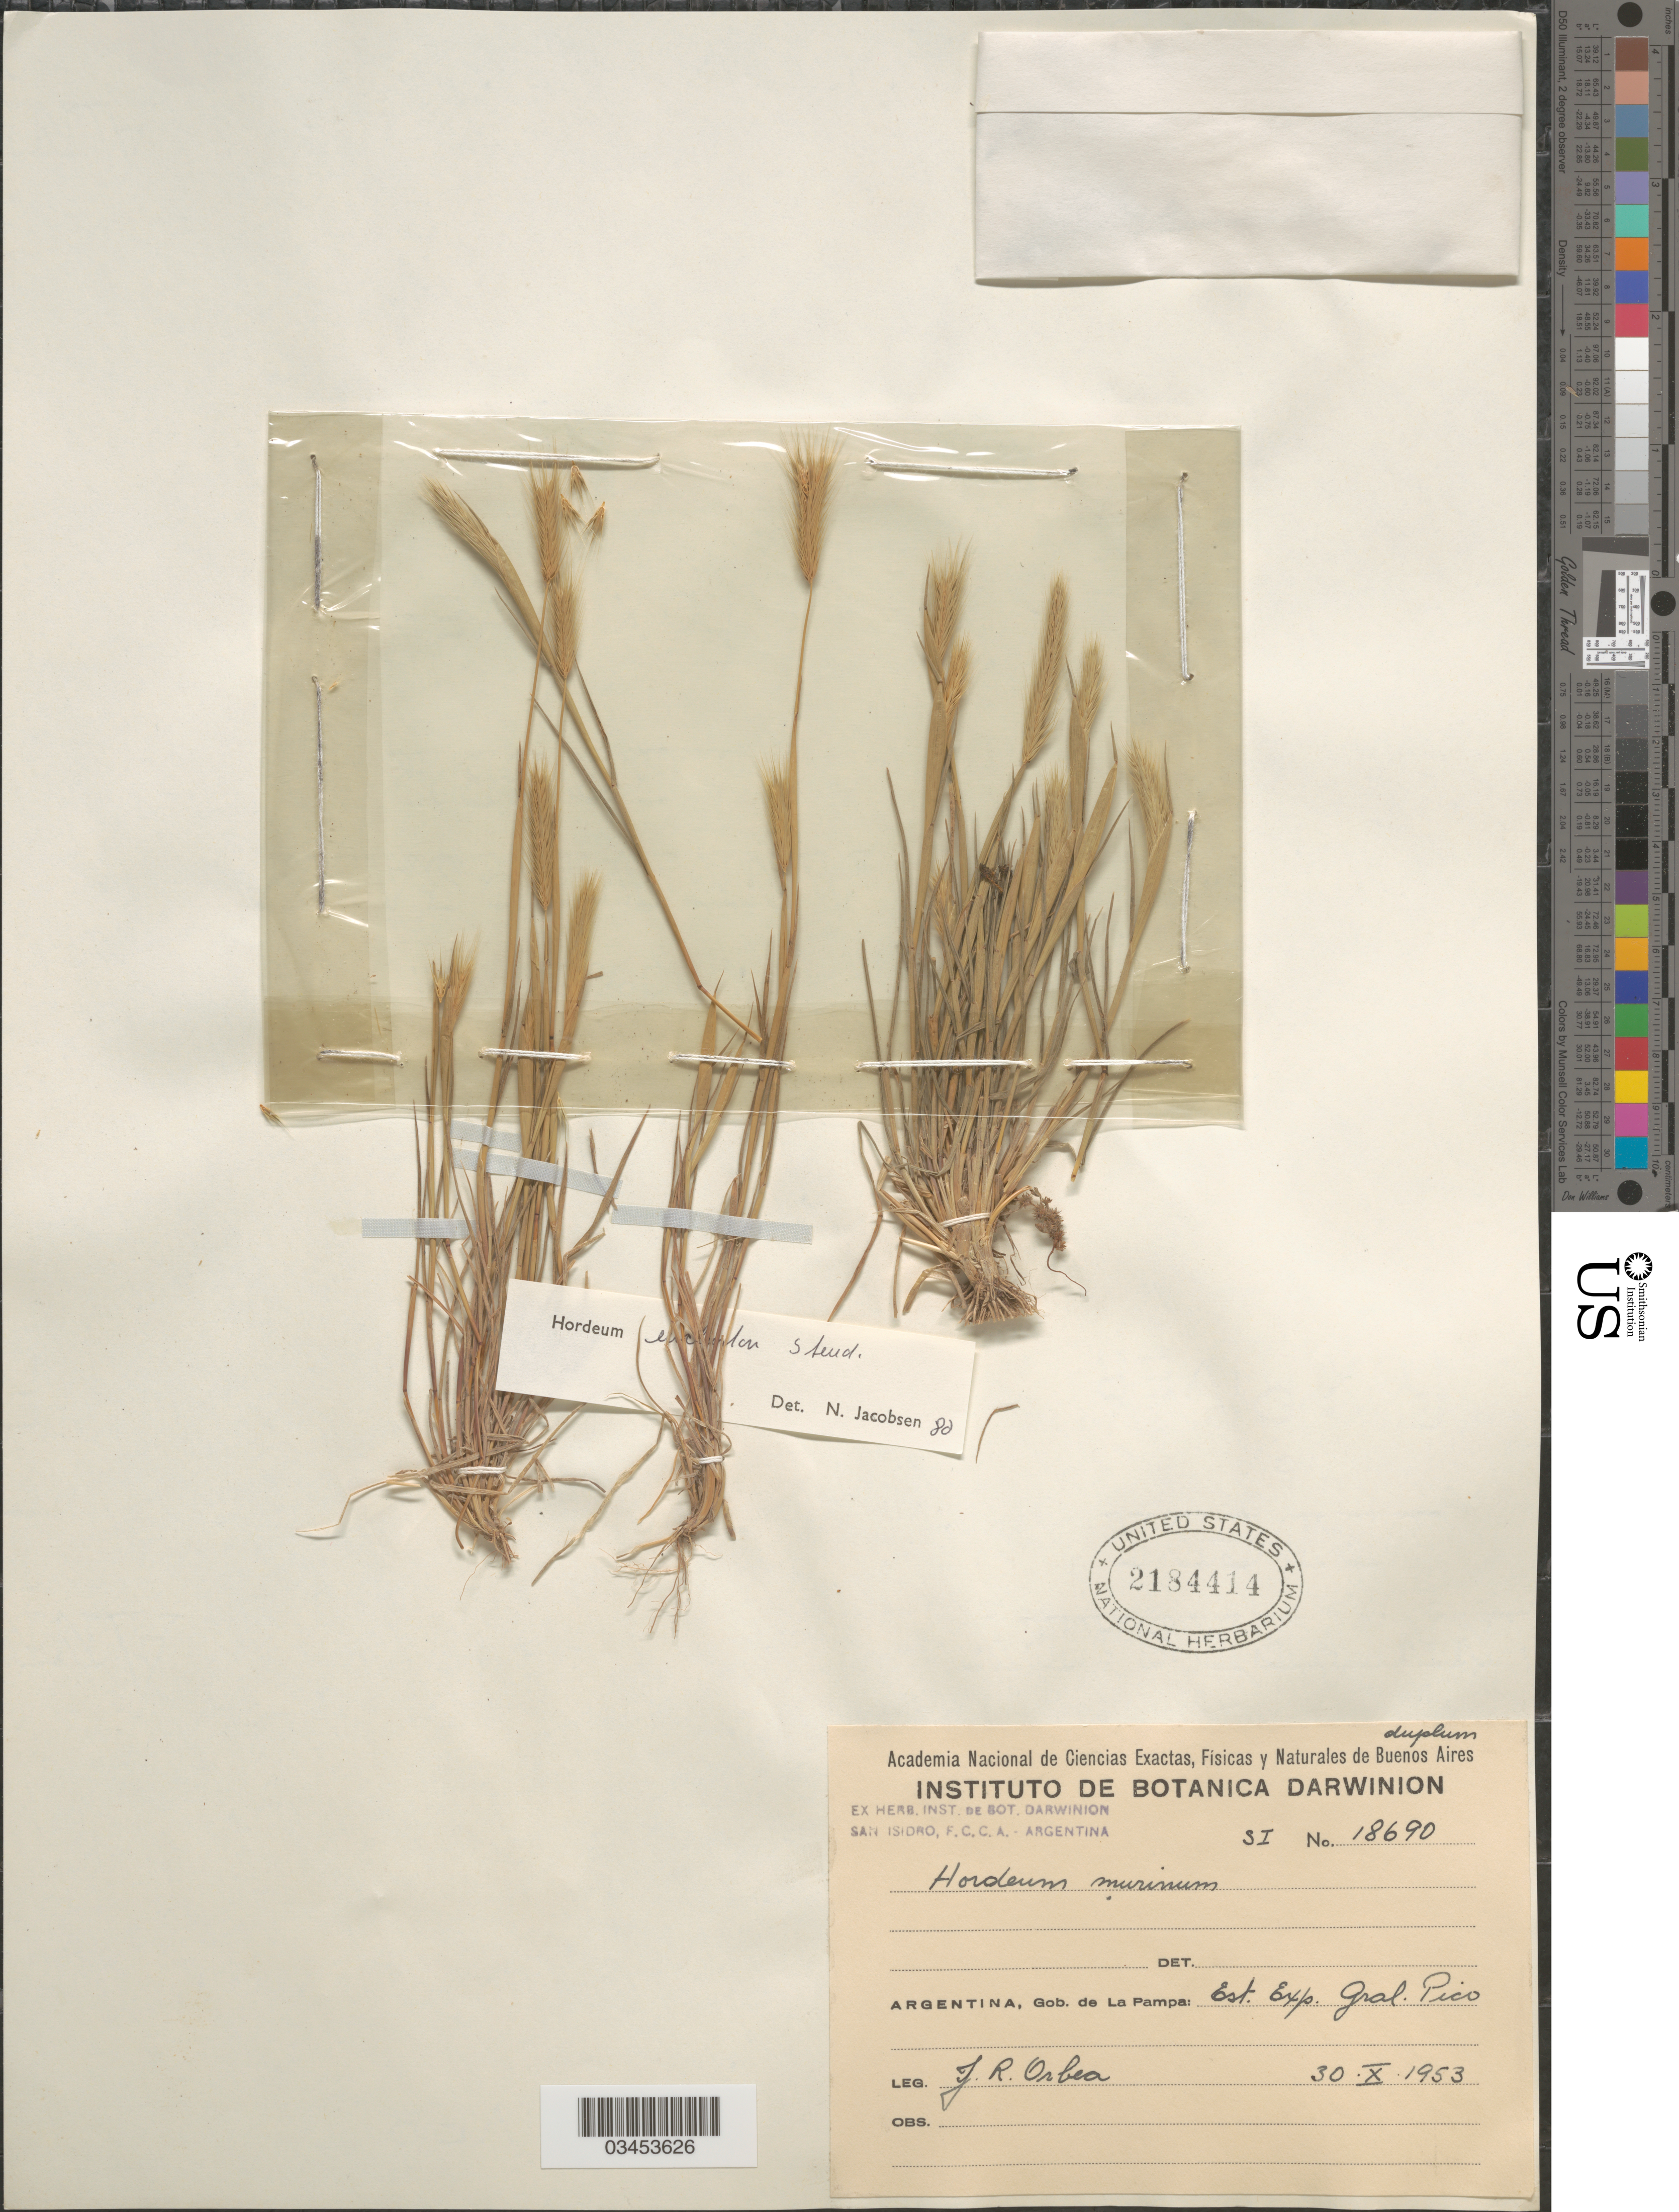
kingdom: Plantae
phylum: Tracheophyta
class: Liliopsida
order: Poales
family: Poaceae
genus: Hordeum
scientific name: Hordeum euclaston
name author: Steud.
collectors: J. Orbea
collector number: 18690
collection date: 1953-10-30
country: Argentina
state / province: La Pampa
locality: Gob. de La Pampa: Est. Exp. Gral. Pico.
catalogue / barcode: US 2184414